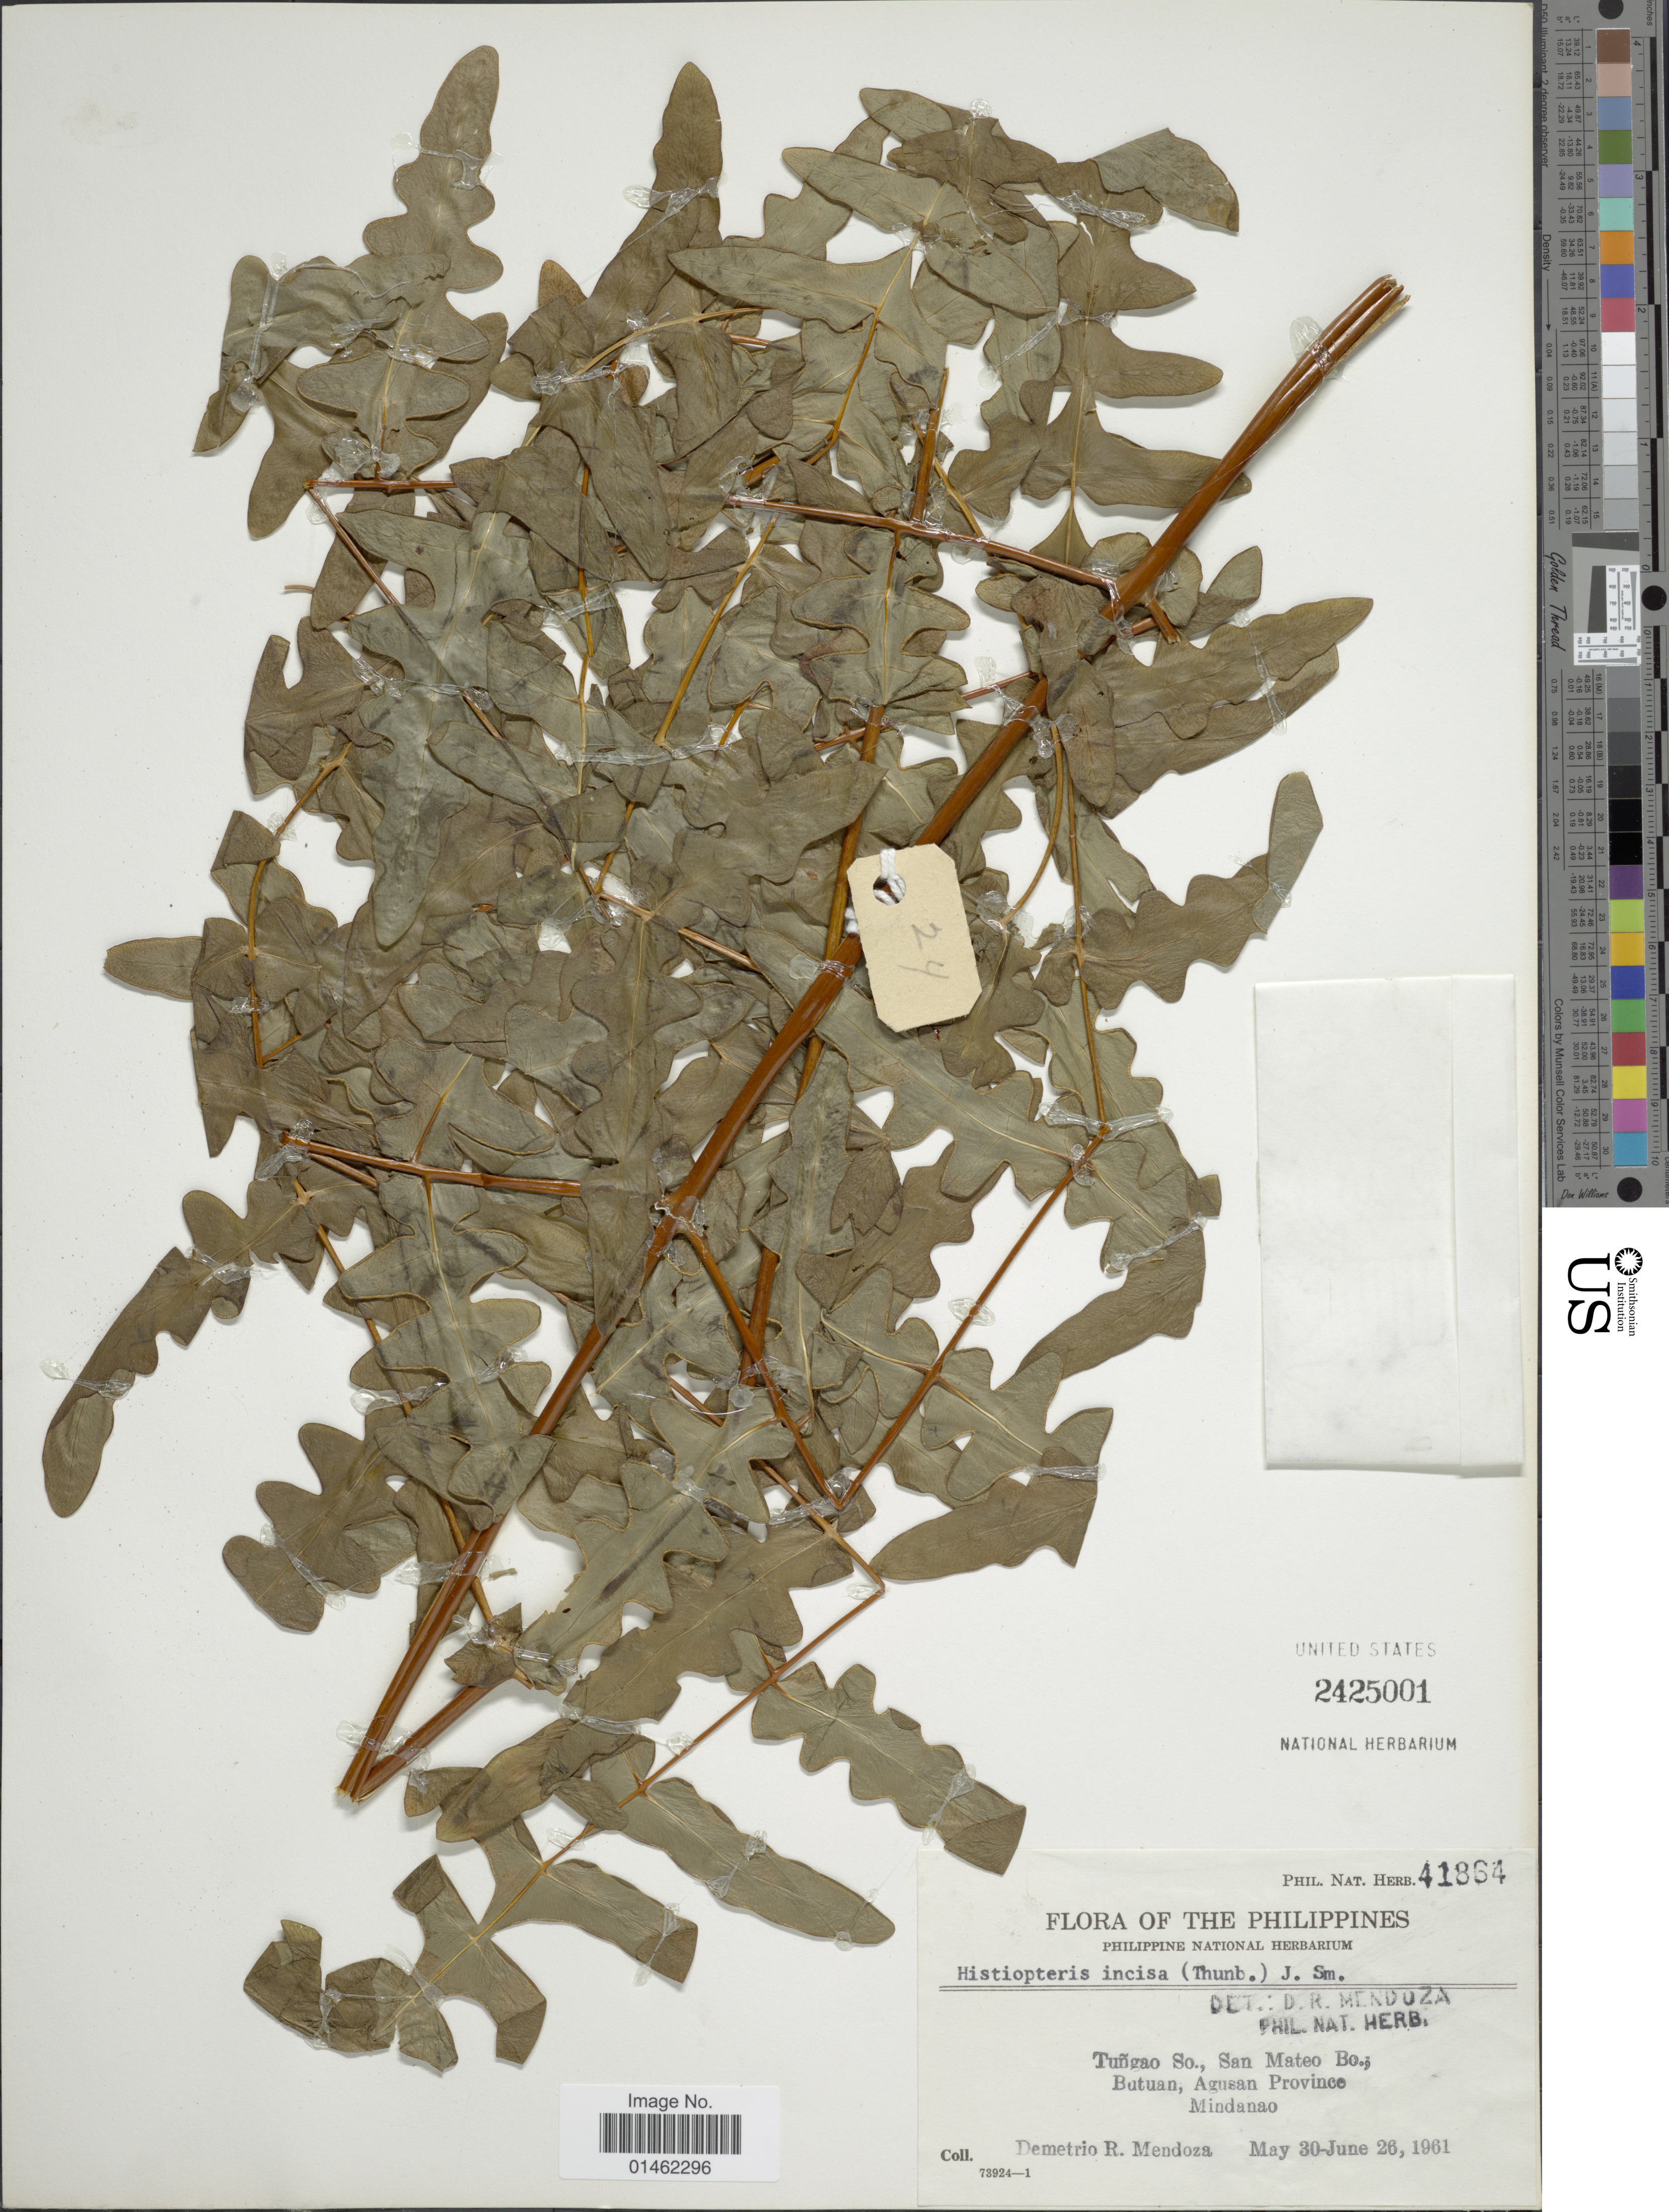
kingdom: Plantae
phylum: Tracheophyta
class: Polypodiopsida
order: Polypodiales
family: Dennstaedtiaceae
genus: Histiopteris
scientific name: Histiopteris incisa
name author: (Thunb.) J. Sm.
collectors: D. Mendoza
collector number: Phil. Nat. Herb 41864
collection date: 1961-05-30/1961-06-26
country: Philippines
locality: Tuñgao So., San Mateo Bo., Butuan, Agusan Province Mindanao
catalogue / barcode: US 2425001